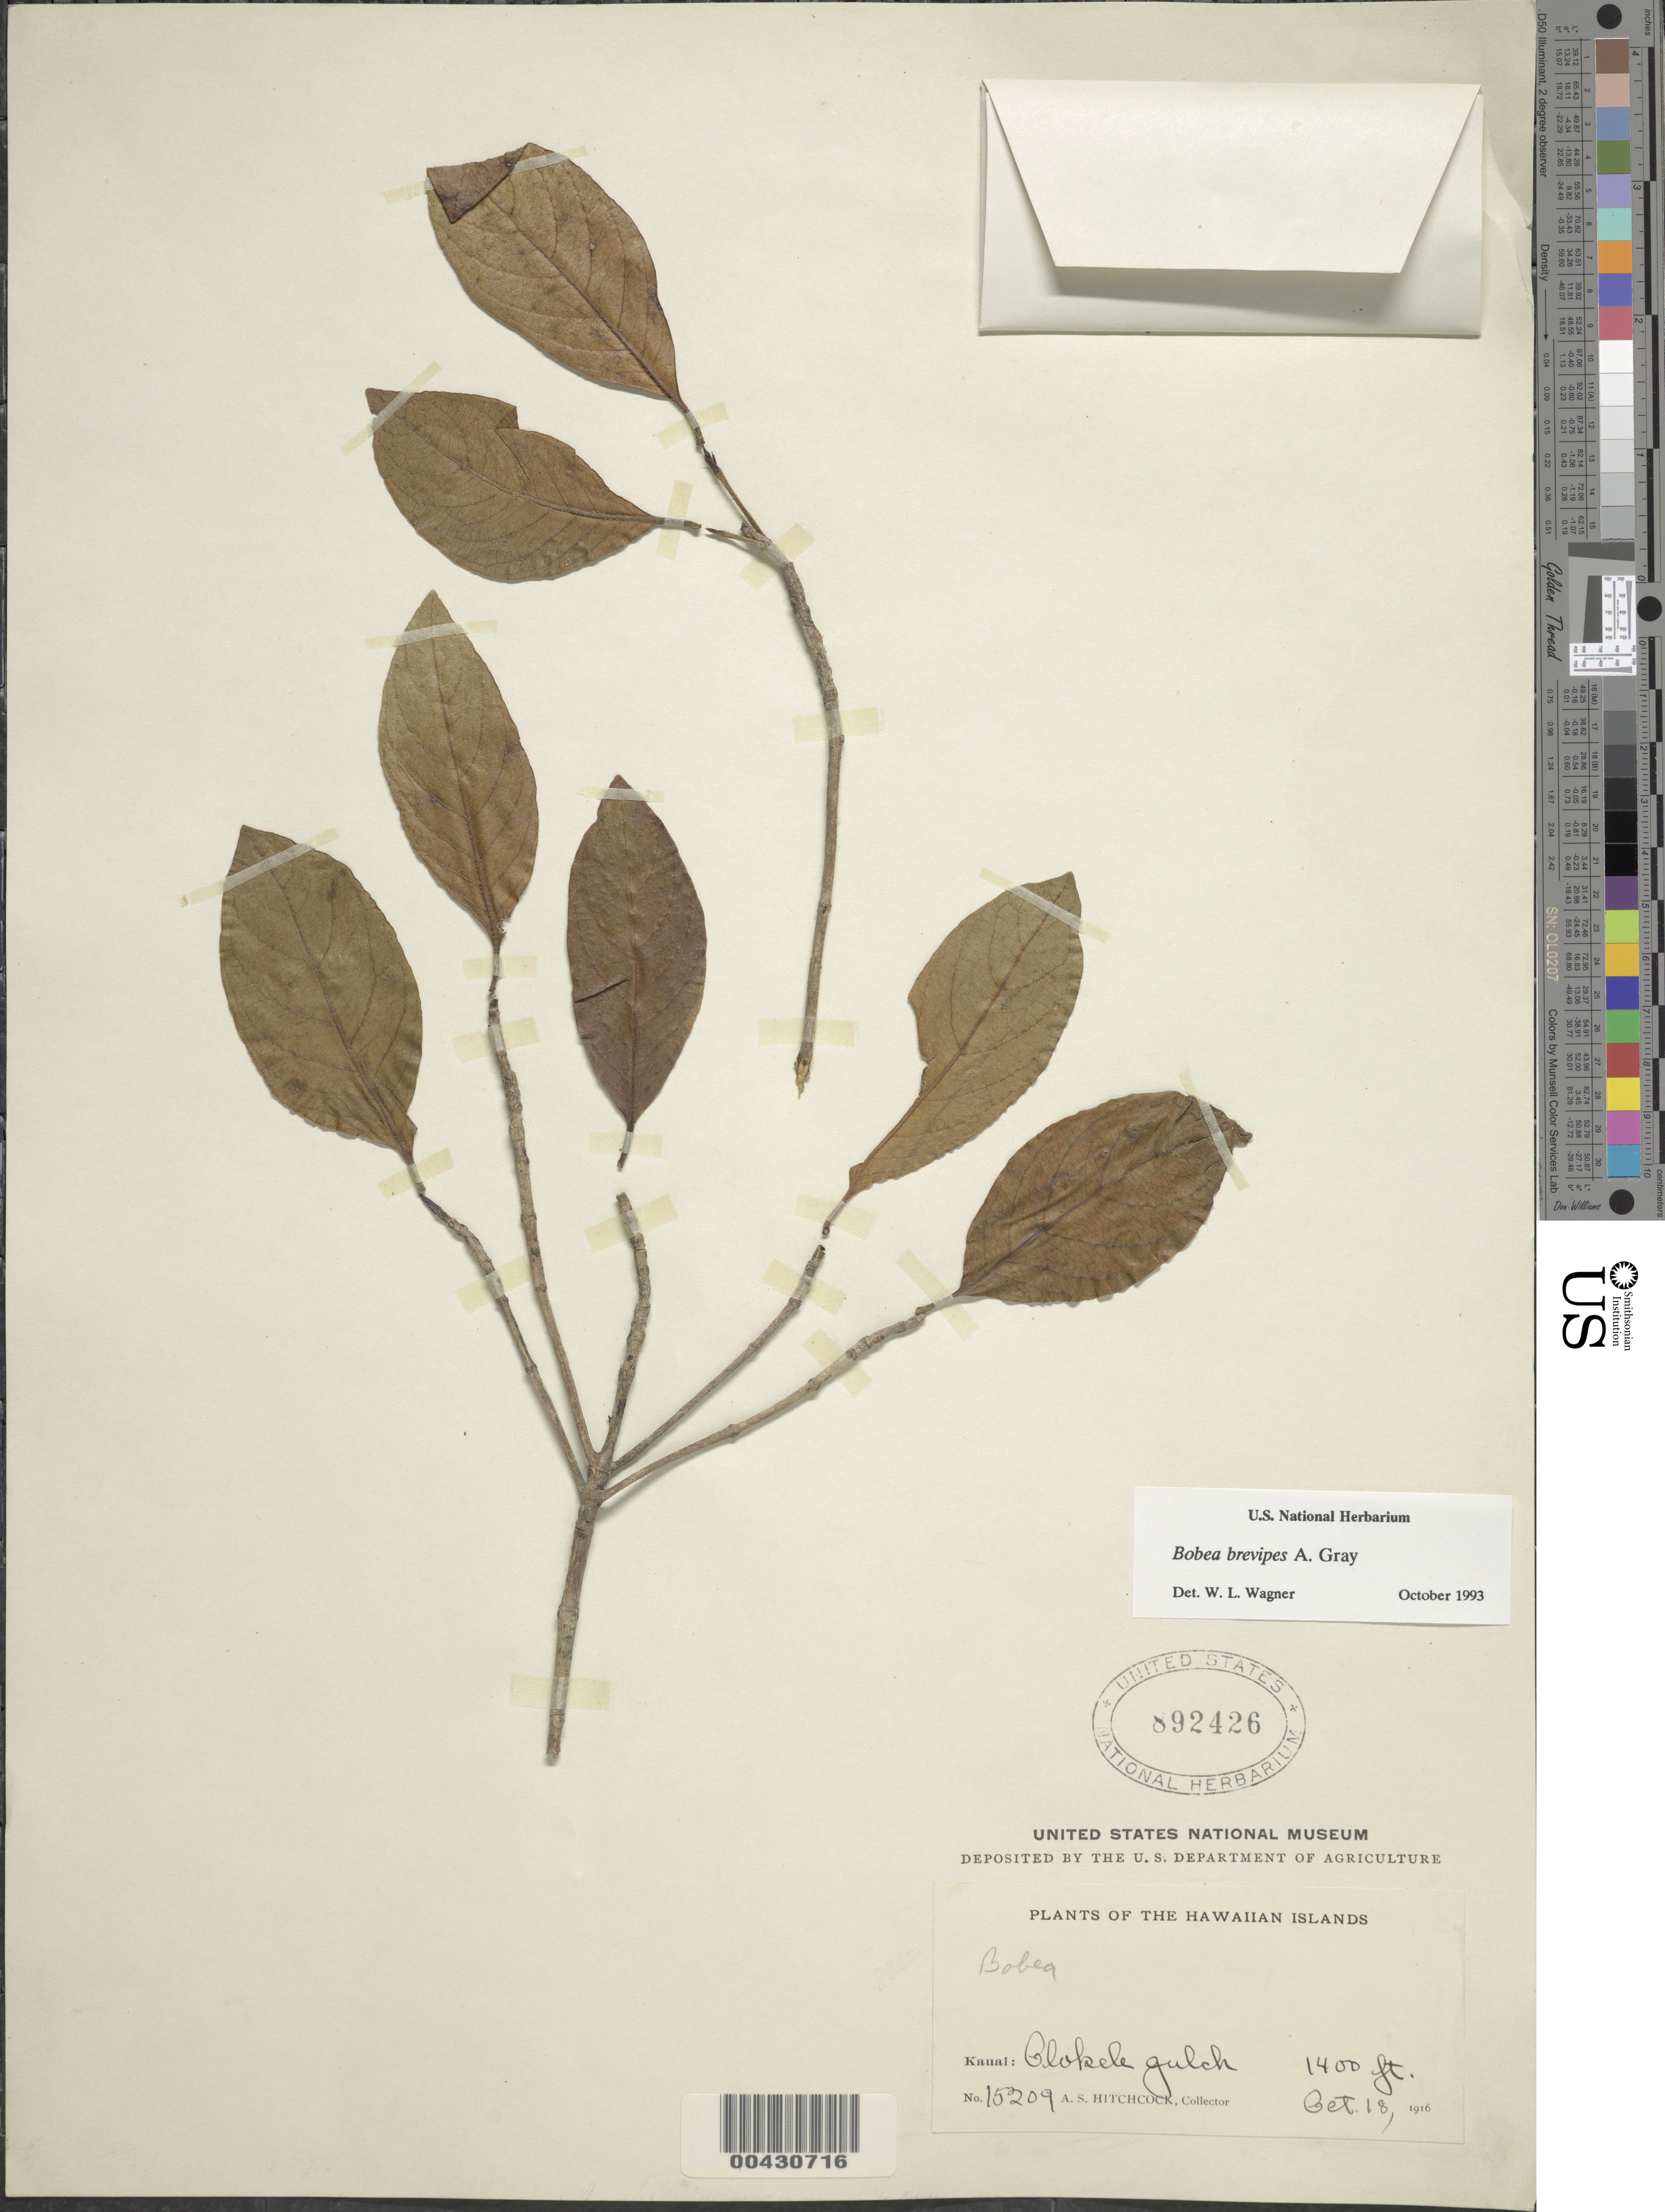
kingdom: Plantae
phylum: Tracheophyta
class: Magnoliopsida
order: Gentianales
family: Rubiaceae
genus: Bobea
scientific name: Bobea brevipes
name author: A. Gray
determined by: Wagner, W. L., (BOT), Smithsonian Institution - National Museum of Natural History (UNITED STATES)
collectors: A. S. Hitchcock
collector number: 15209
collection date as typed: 18 Oct 1916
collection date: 1916-10-18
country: United States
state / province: Hawaii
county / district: Kauai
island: Kaua'i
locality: Olokele Gulch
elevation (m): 427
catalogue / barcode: US 892426